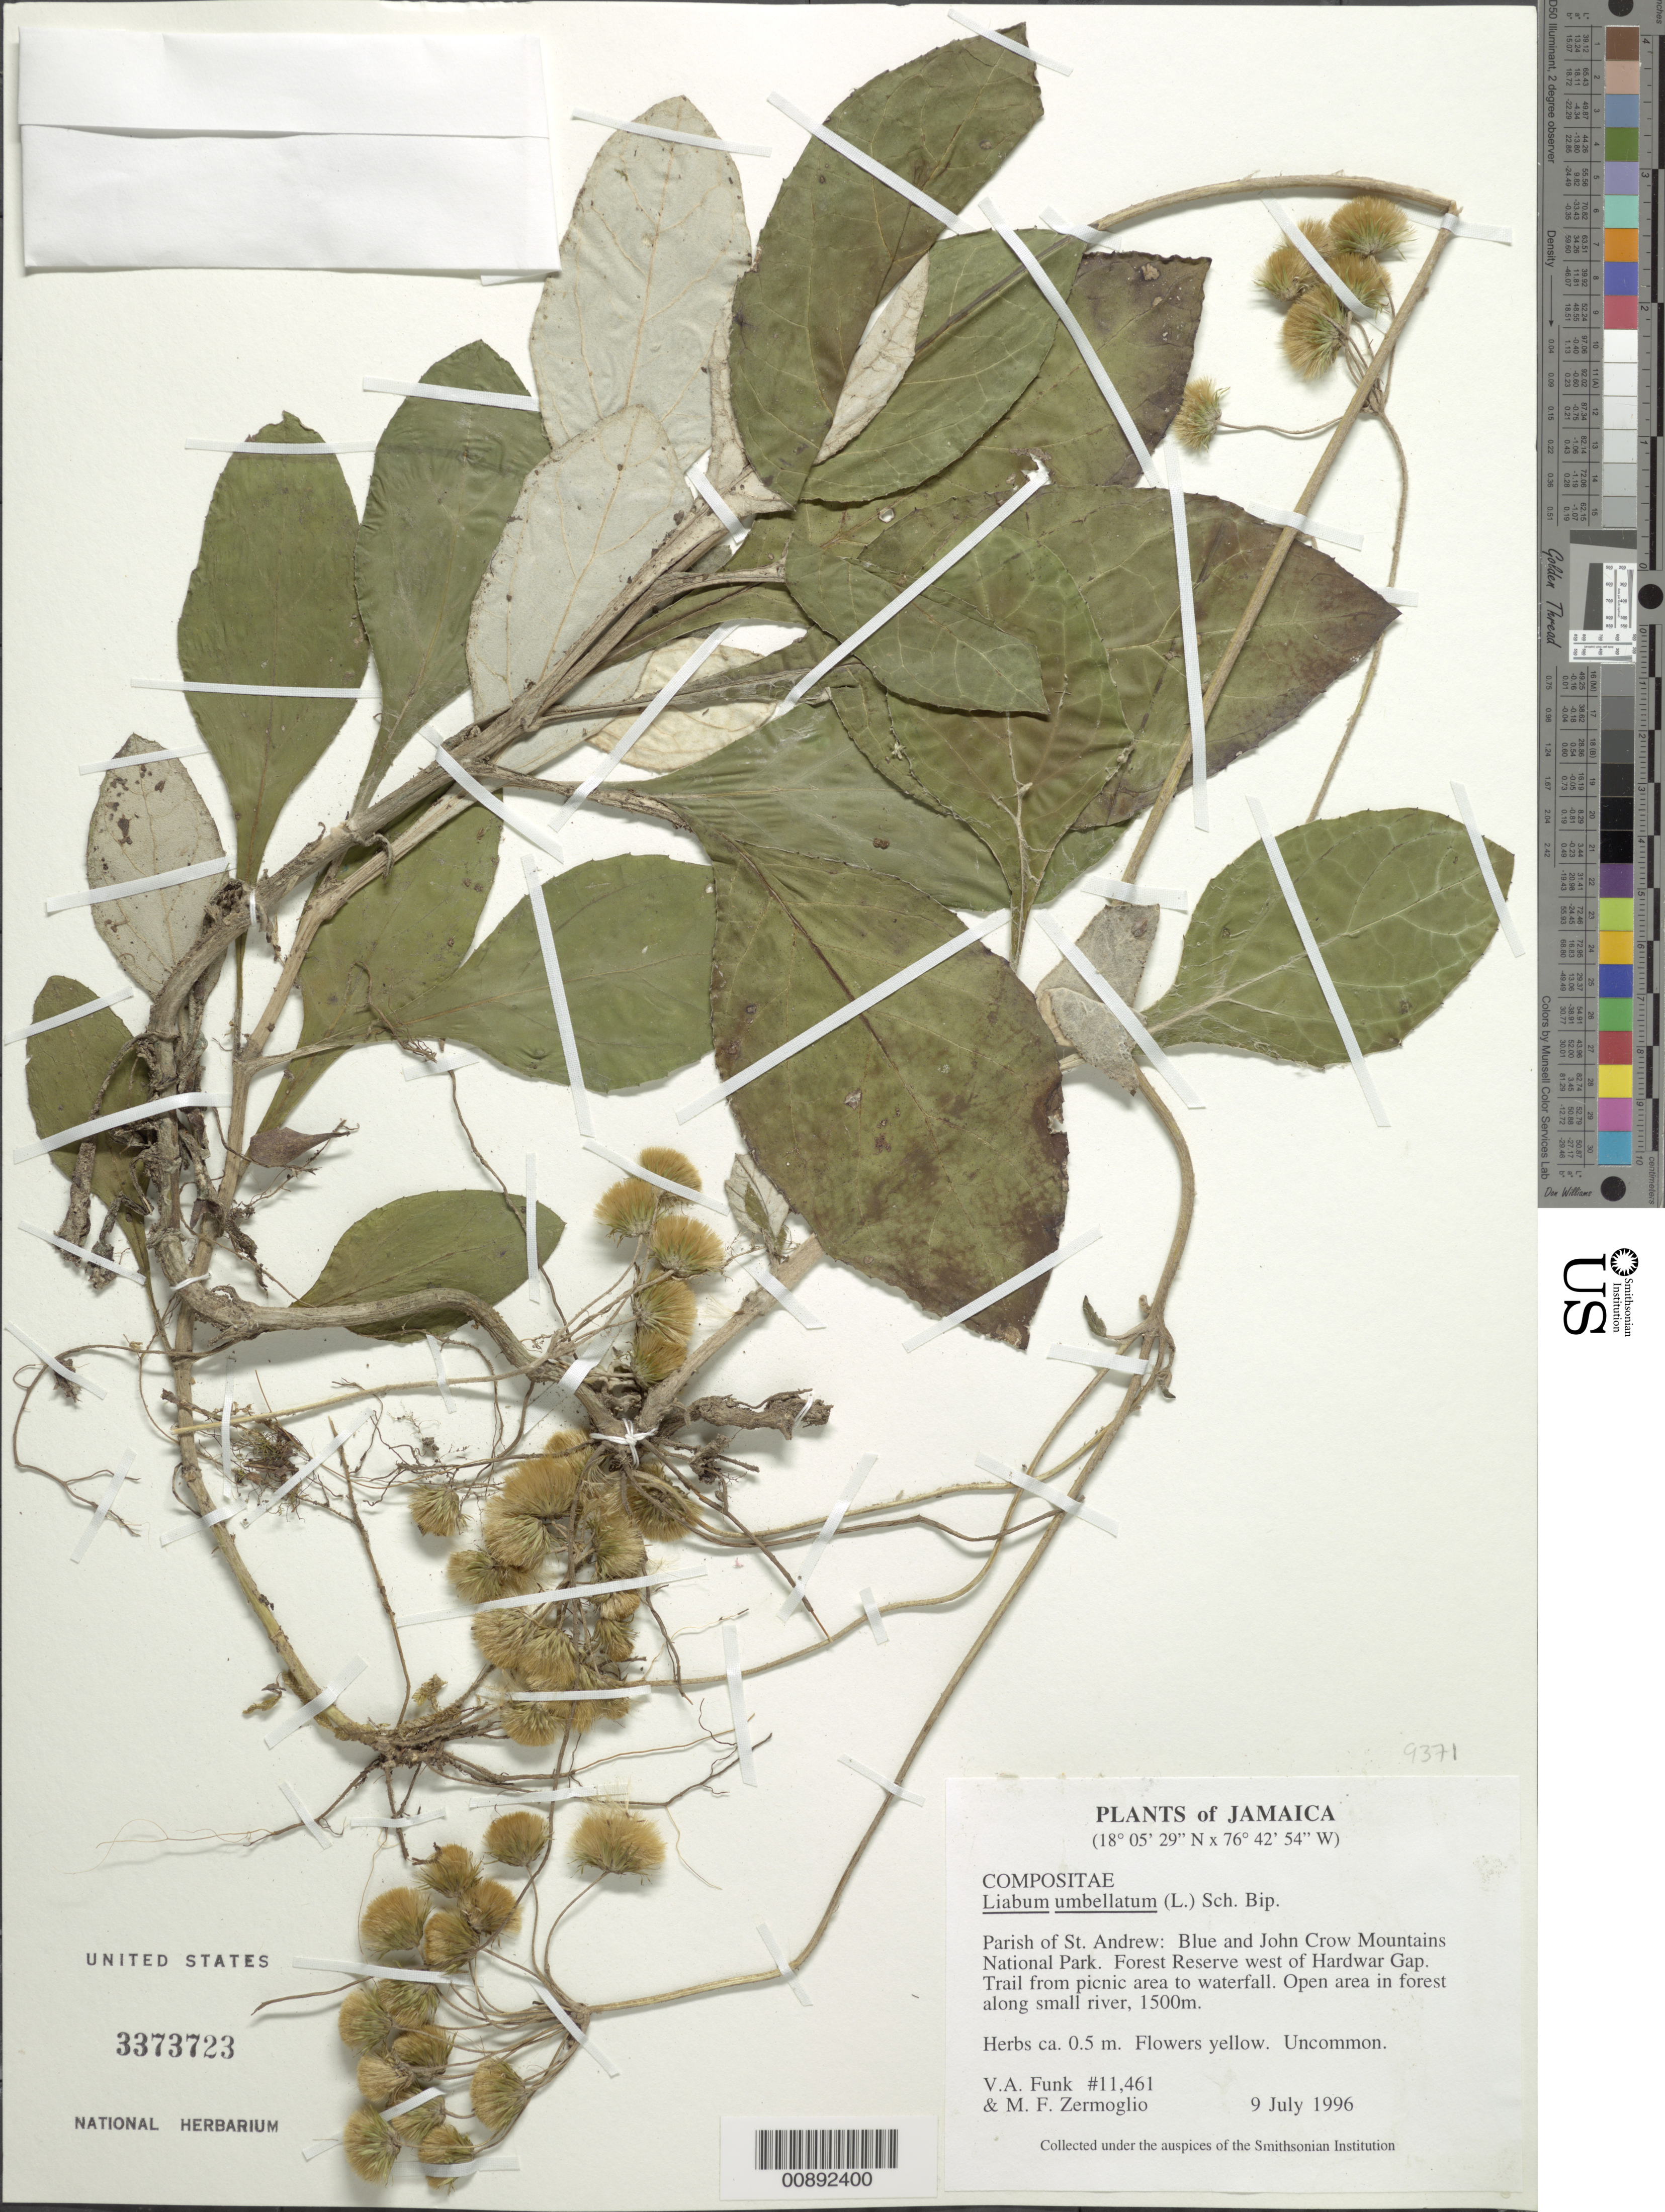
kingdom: Plantae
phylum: Tracheophyta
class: Magnoliopsida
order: Asterales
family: Asteraceae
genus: Liabum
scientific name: Liabum umbellatum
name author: (L.) Sch. Bip.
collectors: V. Funk & M. Zermoglio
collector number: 11461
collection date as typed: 9 July 1996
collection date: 1996-07-09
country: Jamaica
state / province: Saint Andrew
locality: Blue and John Crow Mountains National Park. Forest reserve W of Hardwar gap. Trail from picnic area to waterfall.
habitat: Open area in forest along small river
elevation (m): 1500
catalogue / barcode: US 3373723